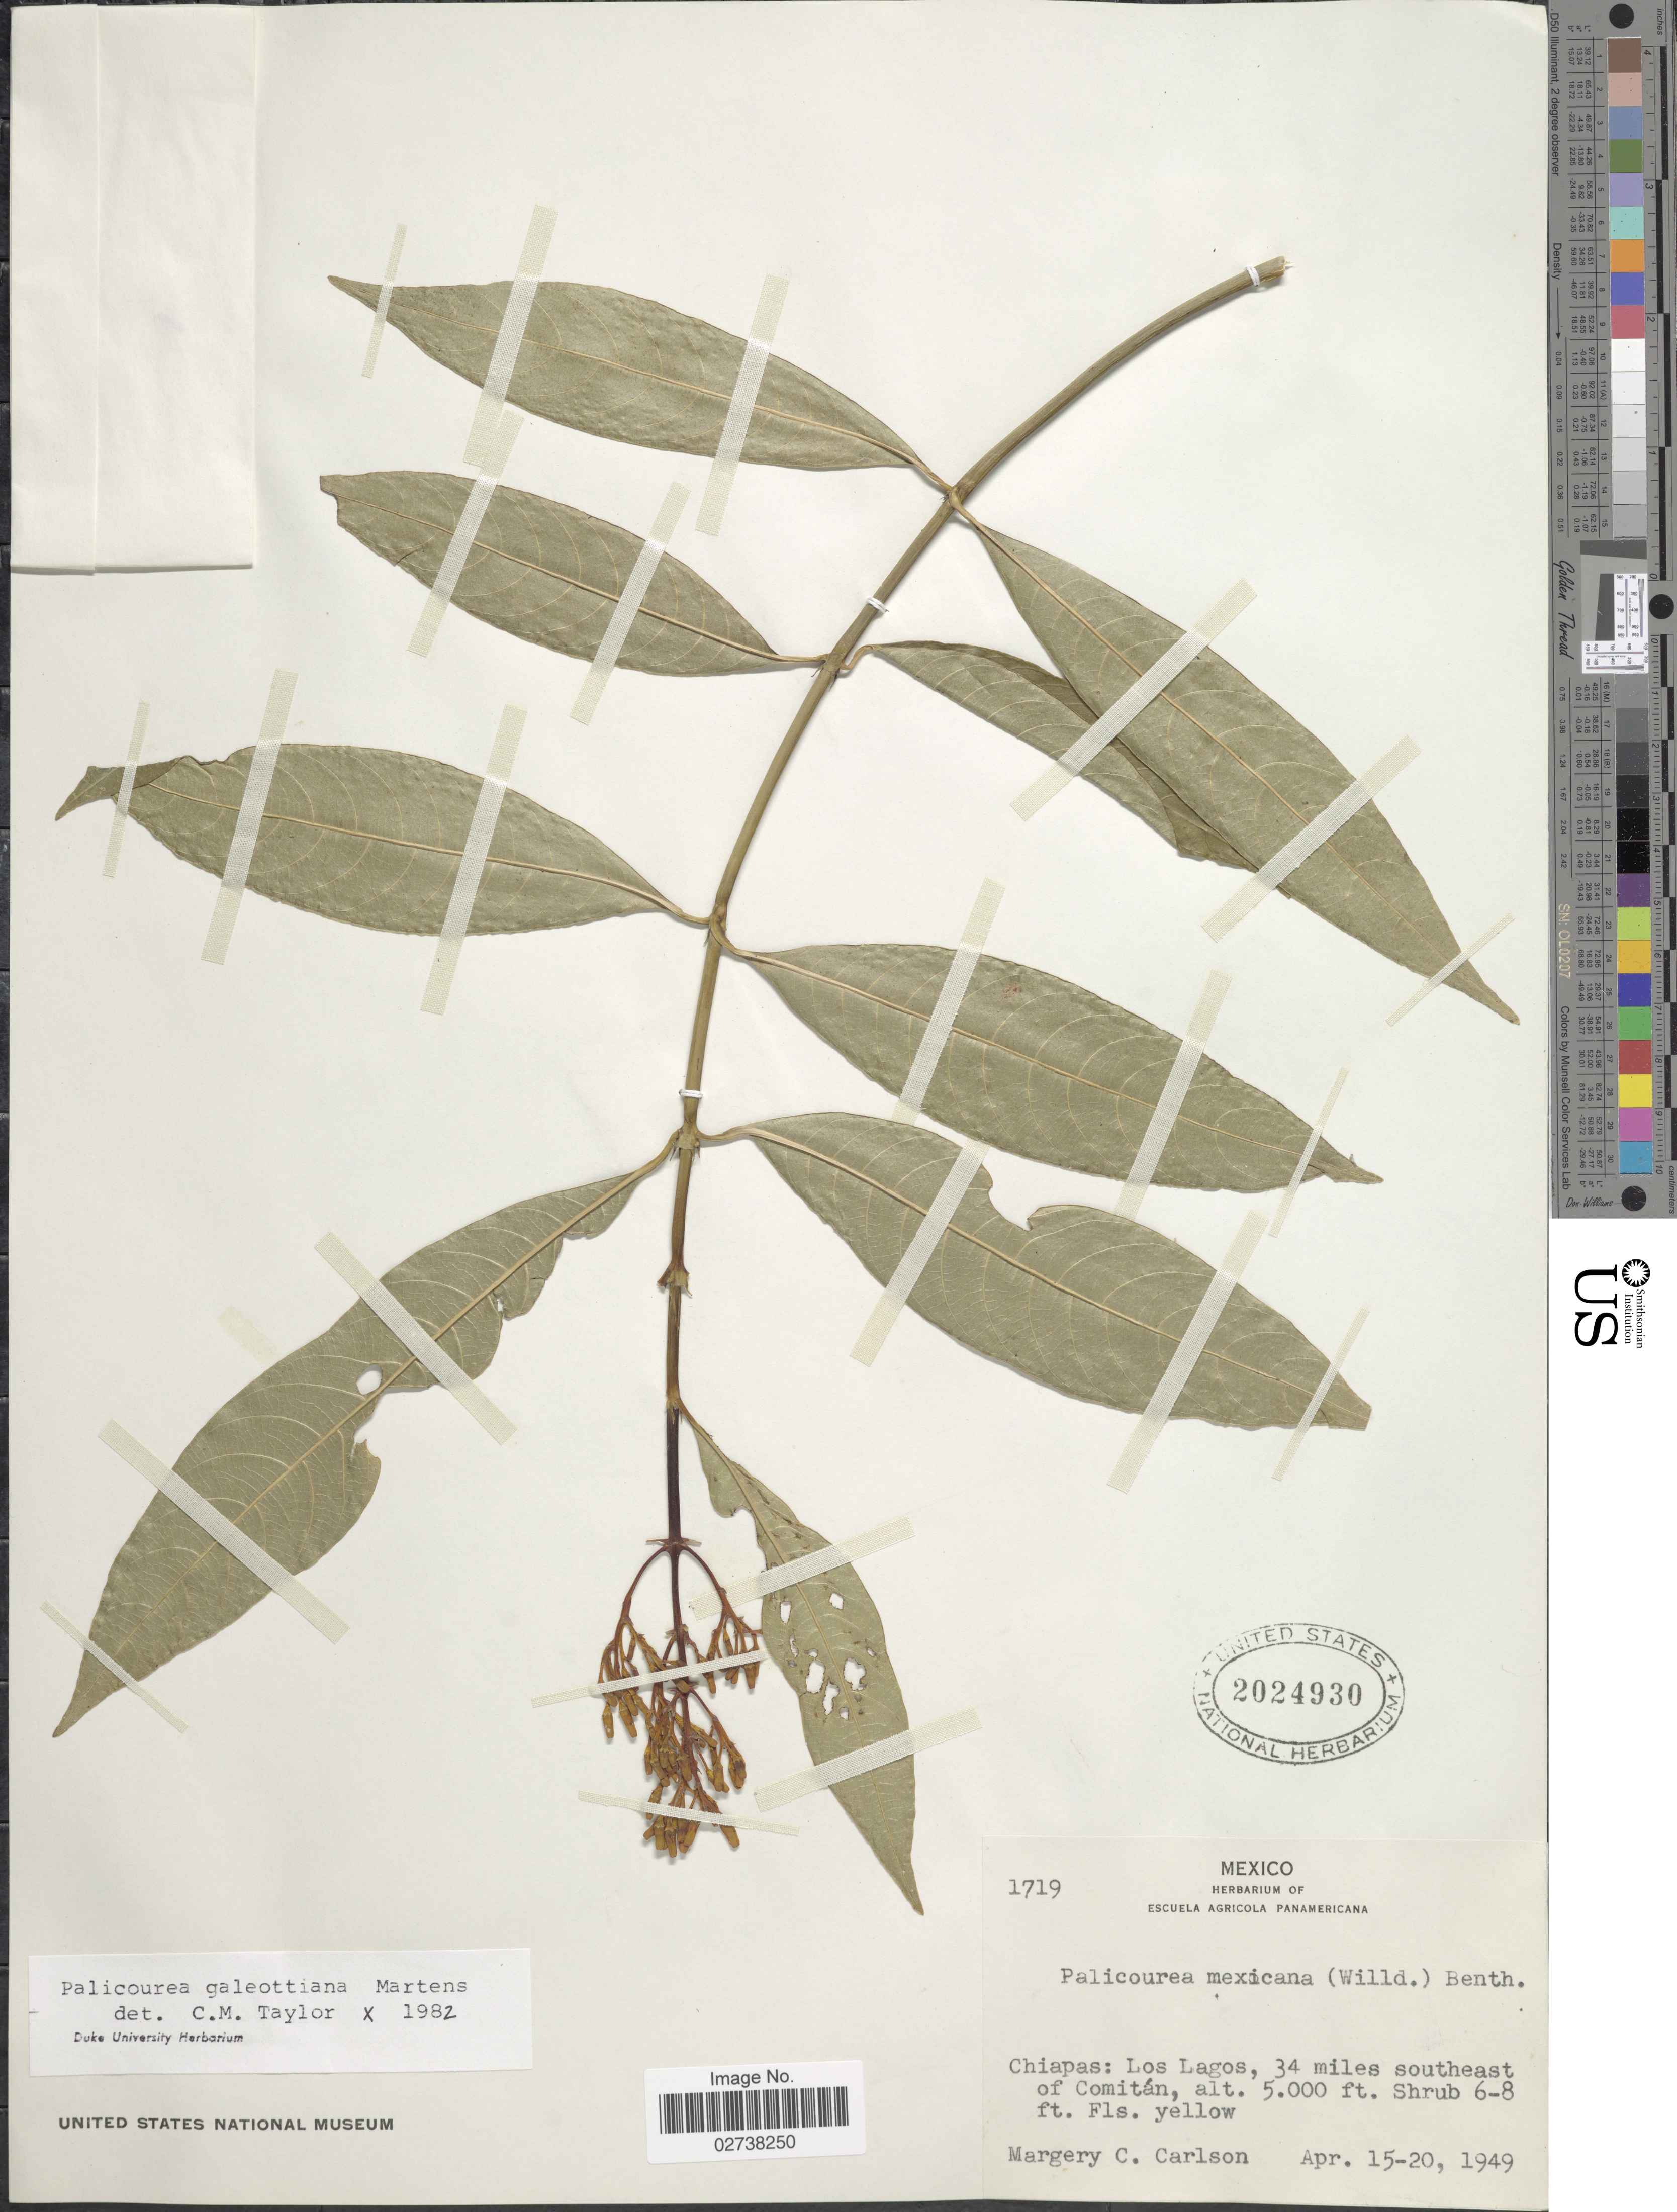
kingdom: Plantae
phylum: Tracheophyta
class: Magnoliopsida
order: Gentianales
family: Rubiaceae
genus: Palicourea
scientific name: Palicourea galeottiana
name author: M. Martens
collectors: M. C. Carlson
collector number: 1719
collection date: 1949-04-15/1949-04-20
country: Mexico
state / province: Chiapas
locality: Los Lagos, 34 miles southeast of Comitan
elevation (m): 1524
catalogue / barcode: US 2024930